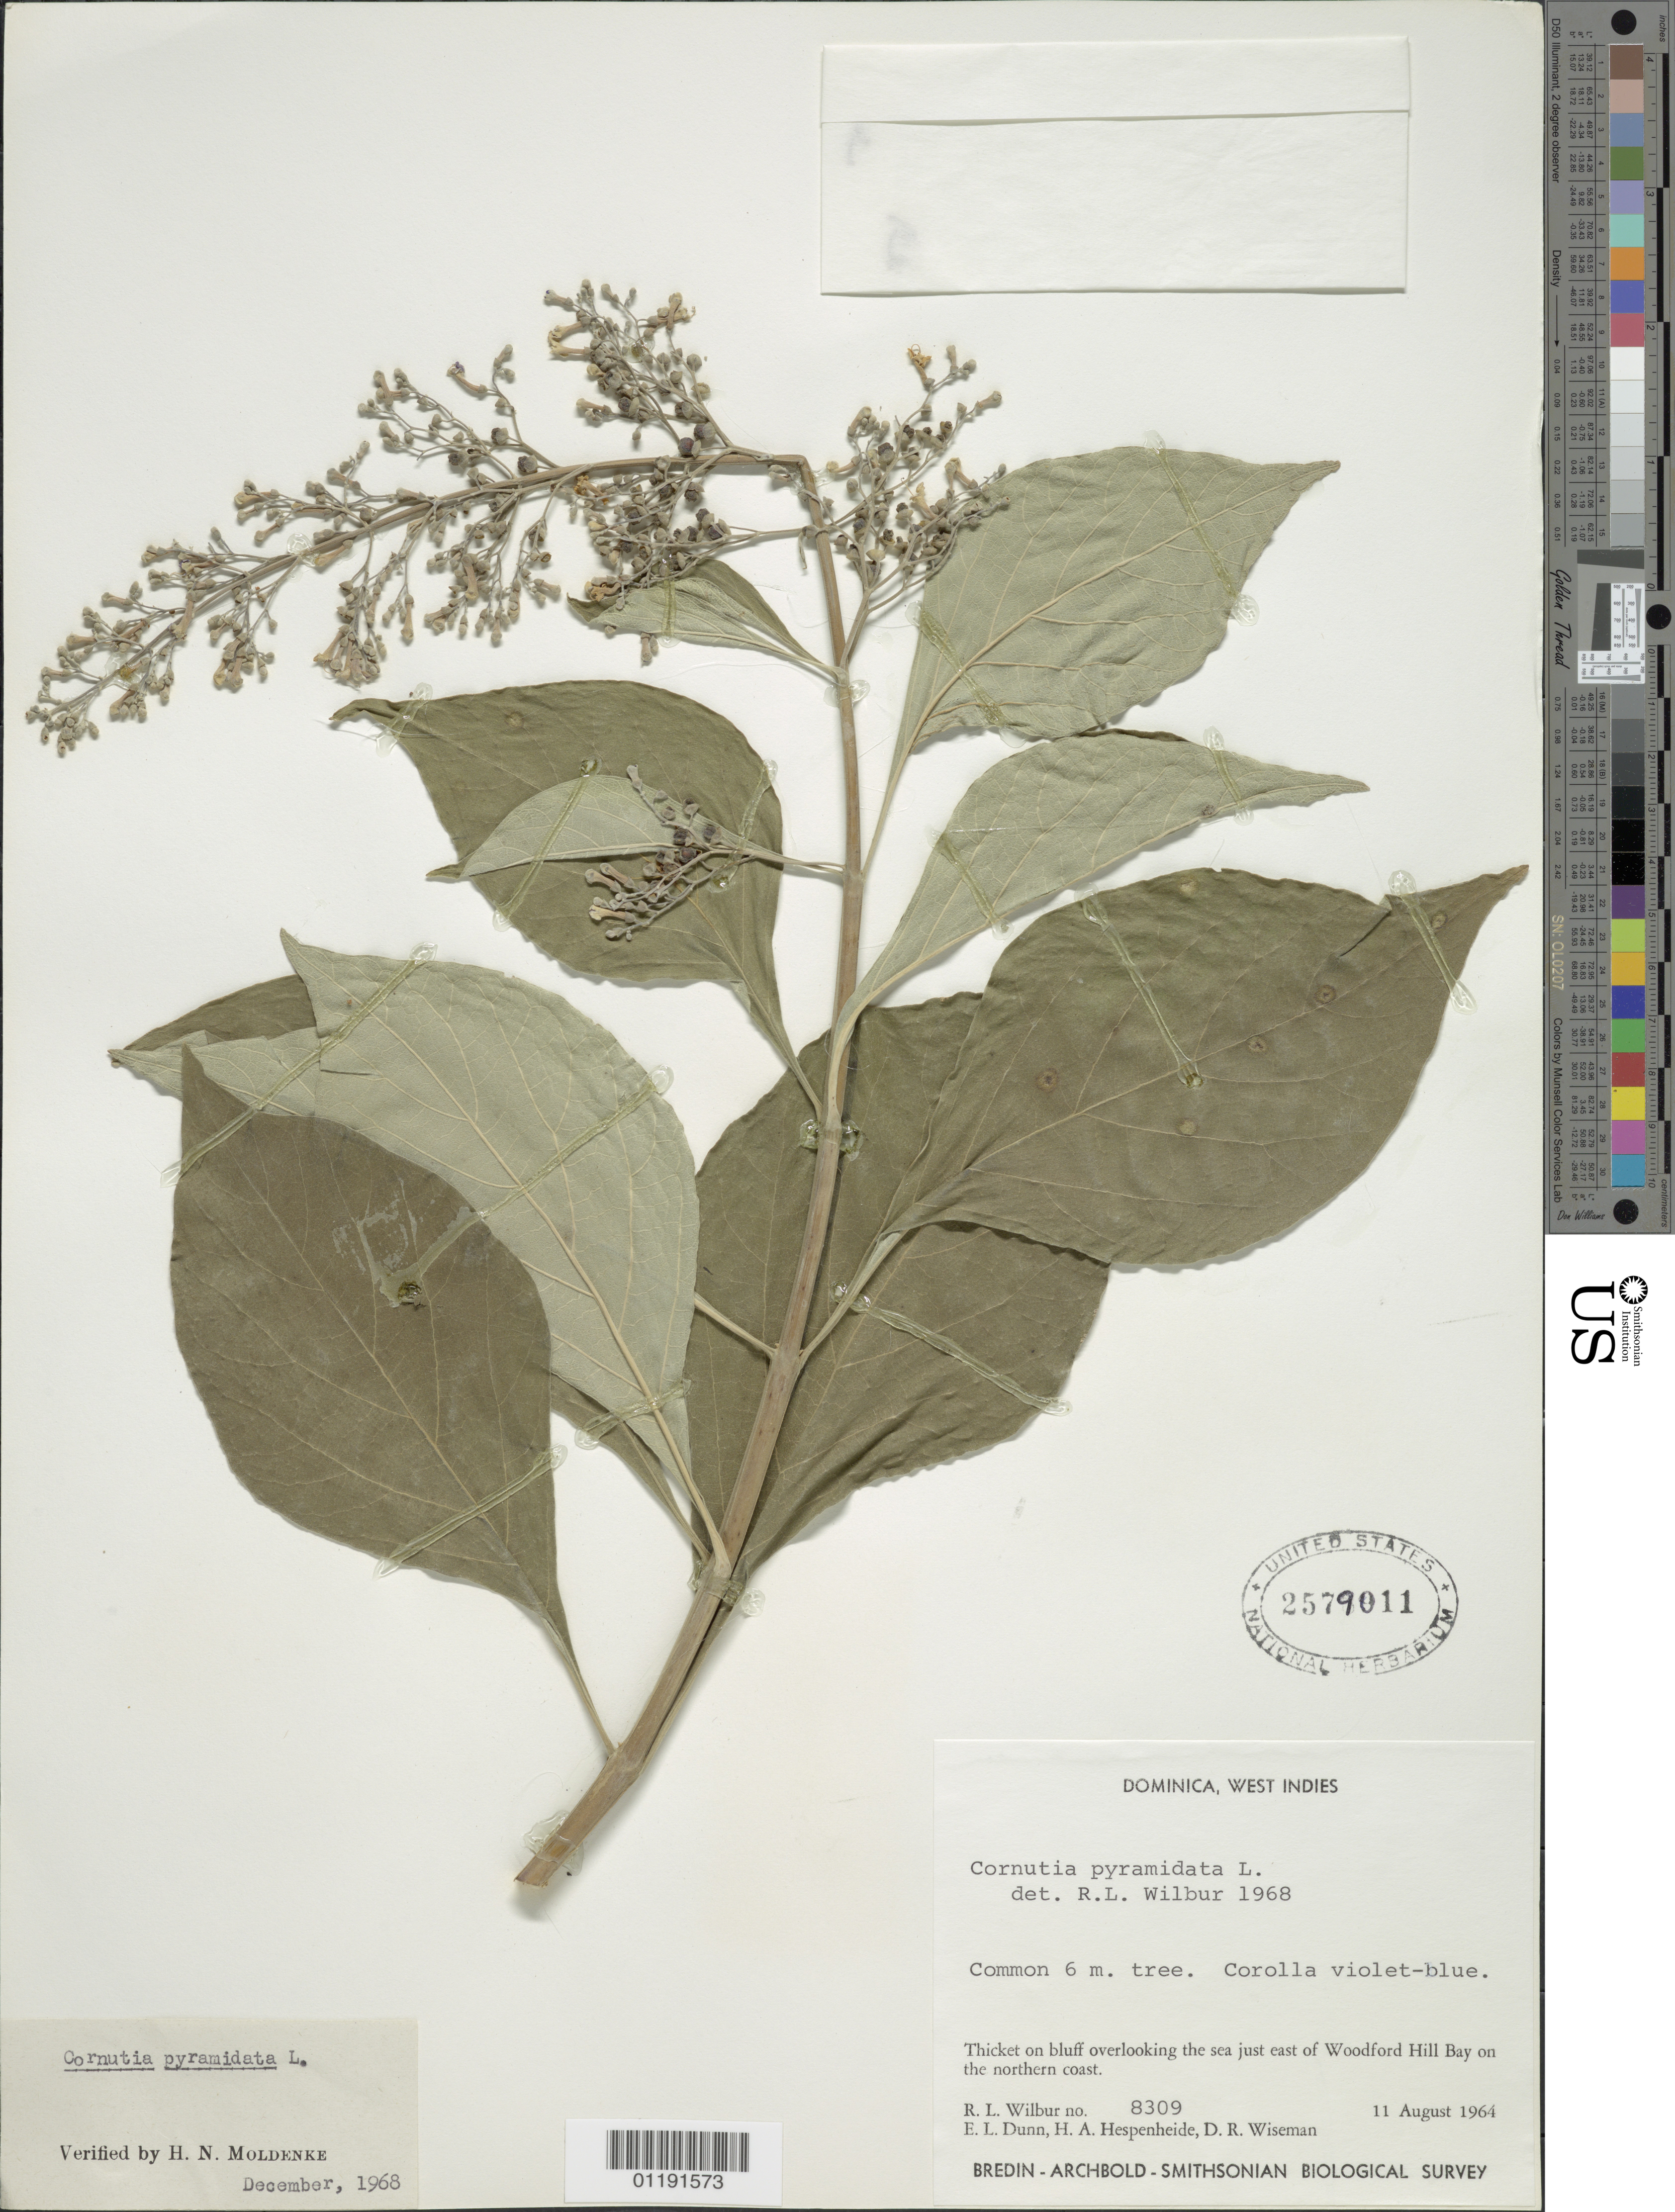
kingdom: Plantae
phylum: Tracheophyta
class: Magnoliopsida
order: Lamiales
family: Lamiaceae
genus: Cornutia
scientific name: Cornutia pyramidata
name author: L.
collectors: R. L. Wilbur, E. Dunn, H. A. Hespenheide & D. R. Wiseman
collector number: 8309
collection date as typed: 11 Aug 1964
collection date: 1964-08-11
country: Dominica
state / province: St. Andrew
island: Dominica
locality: Near Anse Du Me on the northern coast about 7 miles east of Portsmouth.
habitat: northern coast, thicket on bluff overlooking the sea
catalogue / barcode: US 2579011